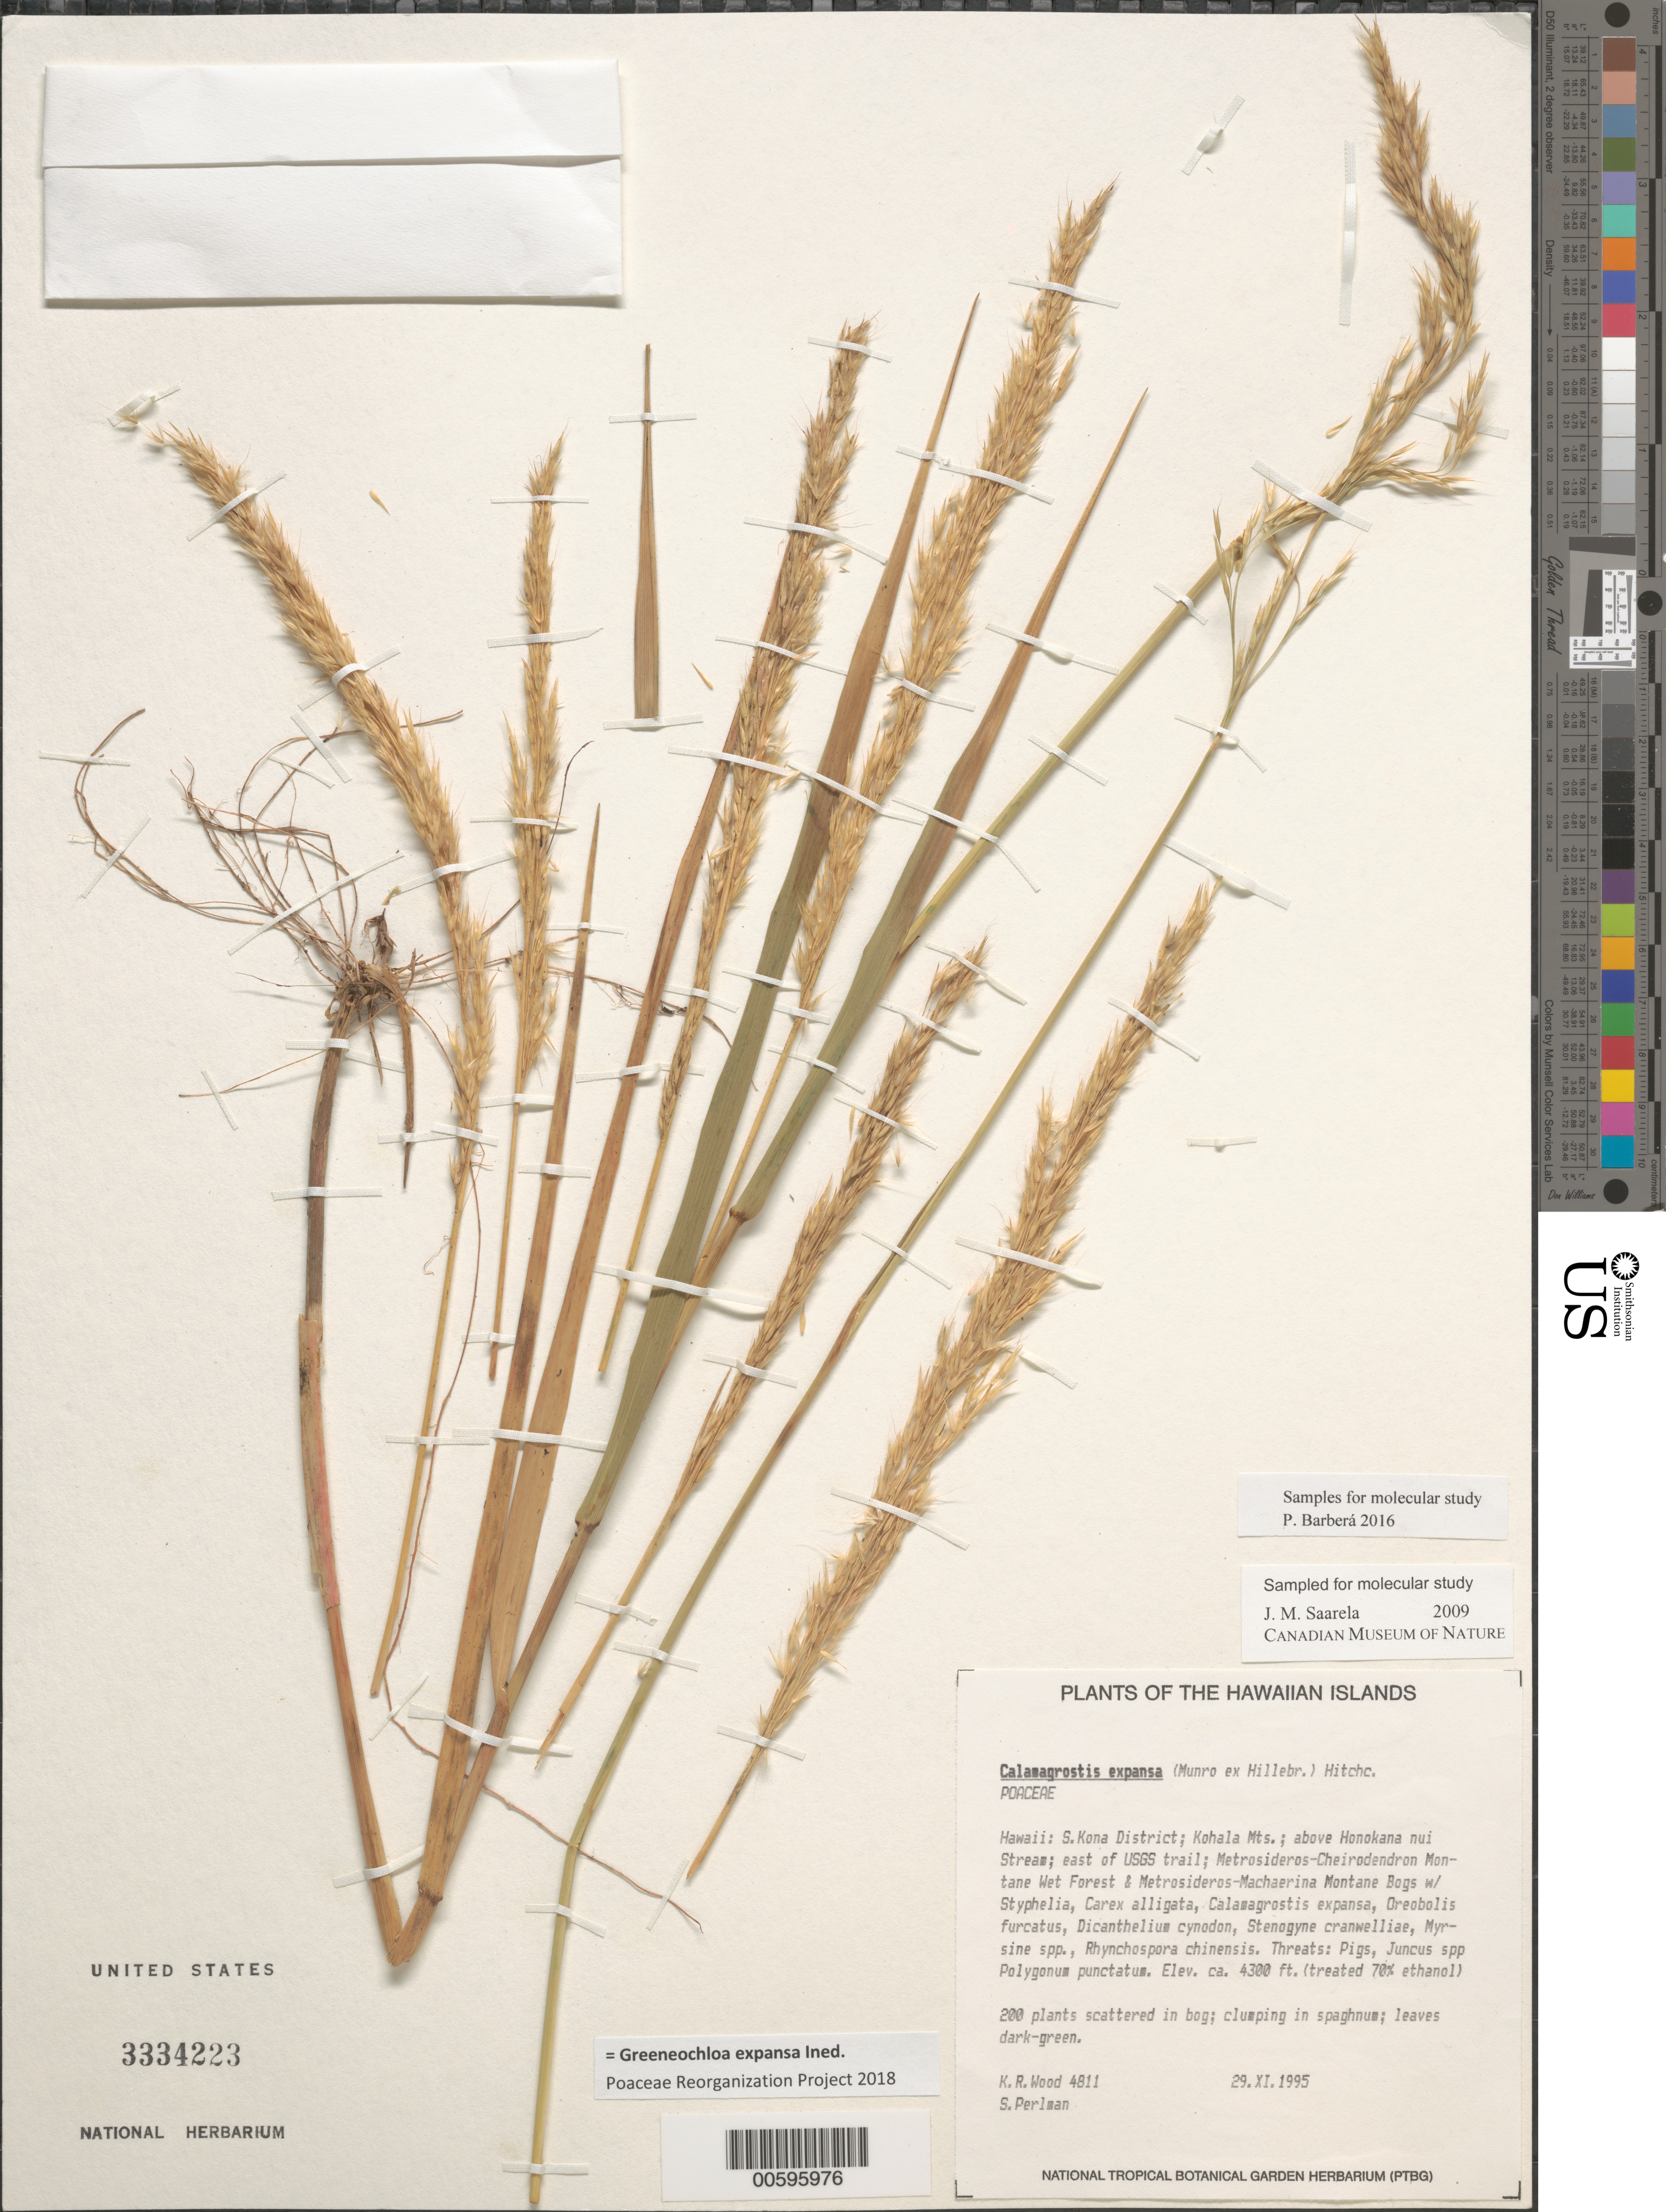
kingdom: Plantae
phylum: Tracheophyta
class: Liliopsida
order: Poales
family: Poaceae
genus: Greeneochloa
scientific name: Greeneochloa expansa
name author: (Munro ex Hillebr.) P.M. Peterson et al.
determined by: Poaceae Reorganization Project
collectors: K. R. Wood & S. P. Perlman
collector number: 4811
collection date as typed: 29 Nov 1995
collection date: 1995-11-29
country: United States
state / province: Hawaii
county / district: Hawaii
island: Hawaii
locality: S Kona Dist; Kohala Mts; above Honokana nui Stream; E of USGS trail.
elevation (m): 1311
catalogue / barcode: US 3334223